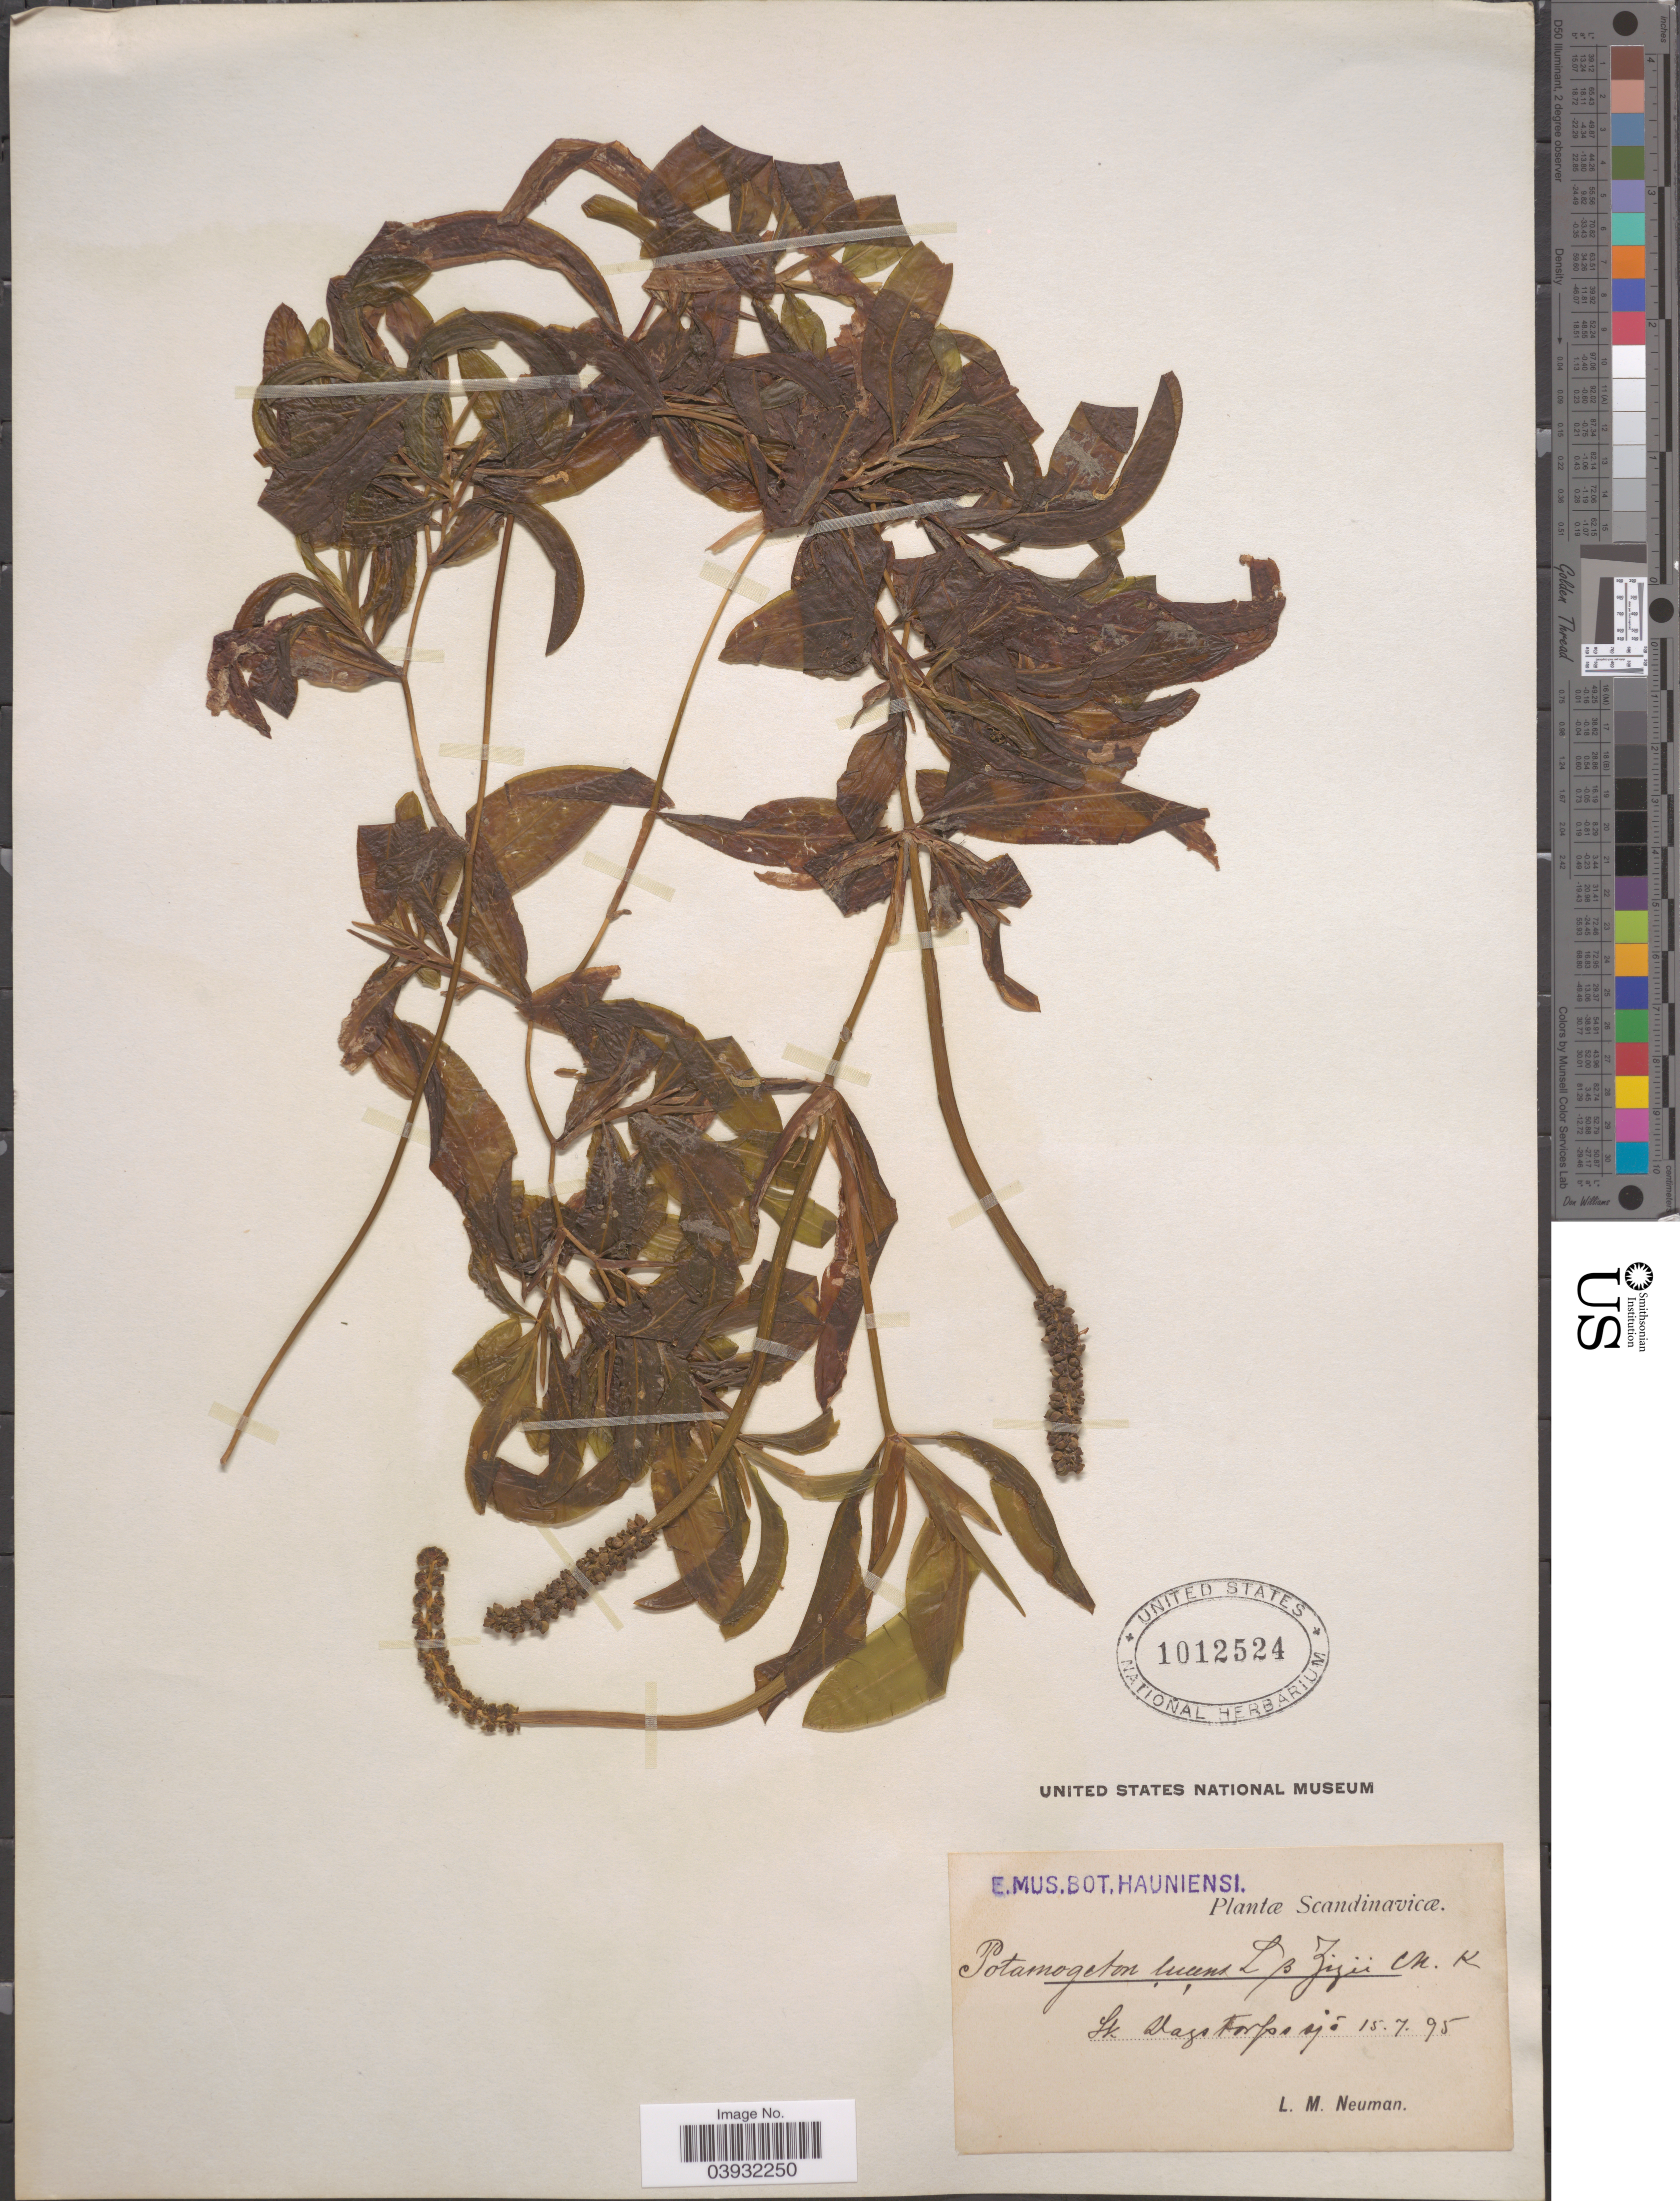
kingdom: Plantae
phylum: Tracheophyta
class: Liliopsida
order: Alismatales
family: Potamogetonaceae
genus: Potamogeton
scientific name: Potamogeton lucens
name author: L.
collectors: L. Neuman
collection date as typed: Transcribed d/m/y: 15/7/95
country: Sweden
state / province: Skåne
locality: Scandinavicæ. Sk. Slago [interpreted] Forssjo.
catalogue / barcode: US 1012524